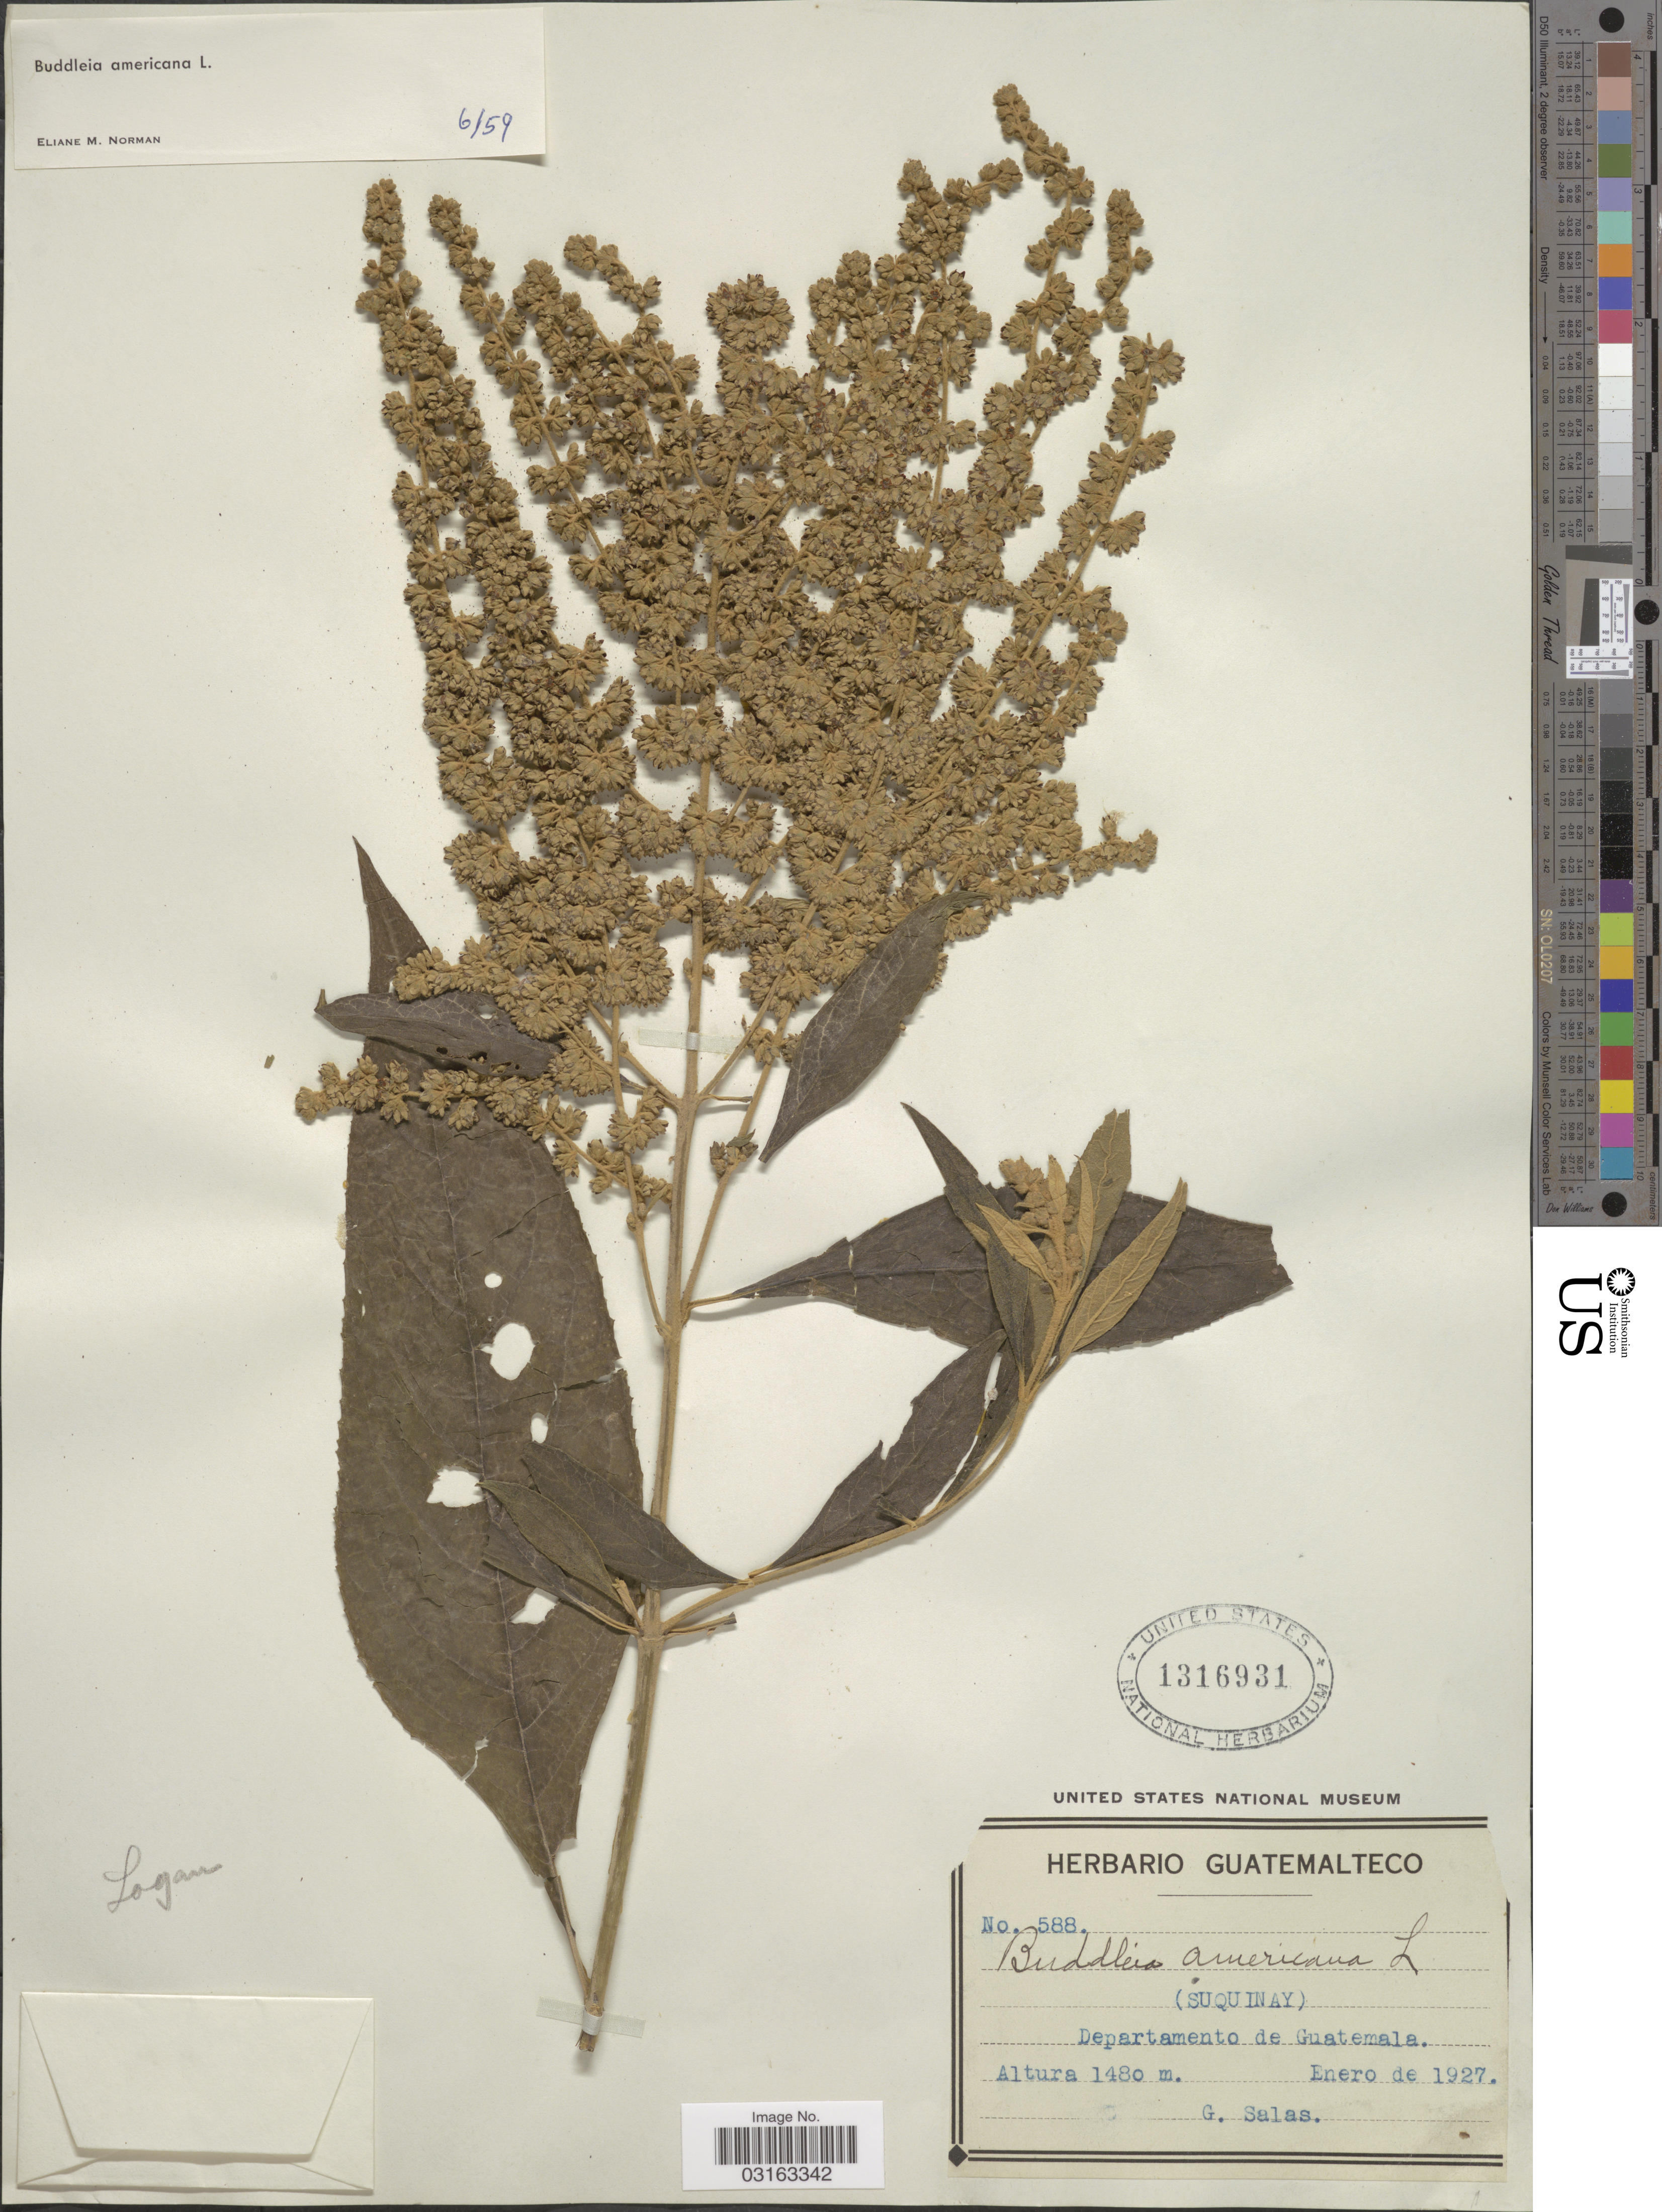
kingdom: Plantae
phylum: Tracheophyta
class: Magnoliopsida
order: Lamiales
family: Scrophulariaceae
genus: Buddleja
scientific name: Buddleja americana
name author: L.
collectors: G. Salas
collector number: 588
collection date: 1927-01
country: Guatemala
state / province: Guatemala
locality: (Suquinay) Departamento de Guatemala.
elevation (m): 1480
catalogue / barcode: US 1316931